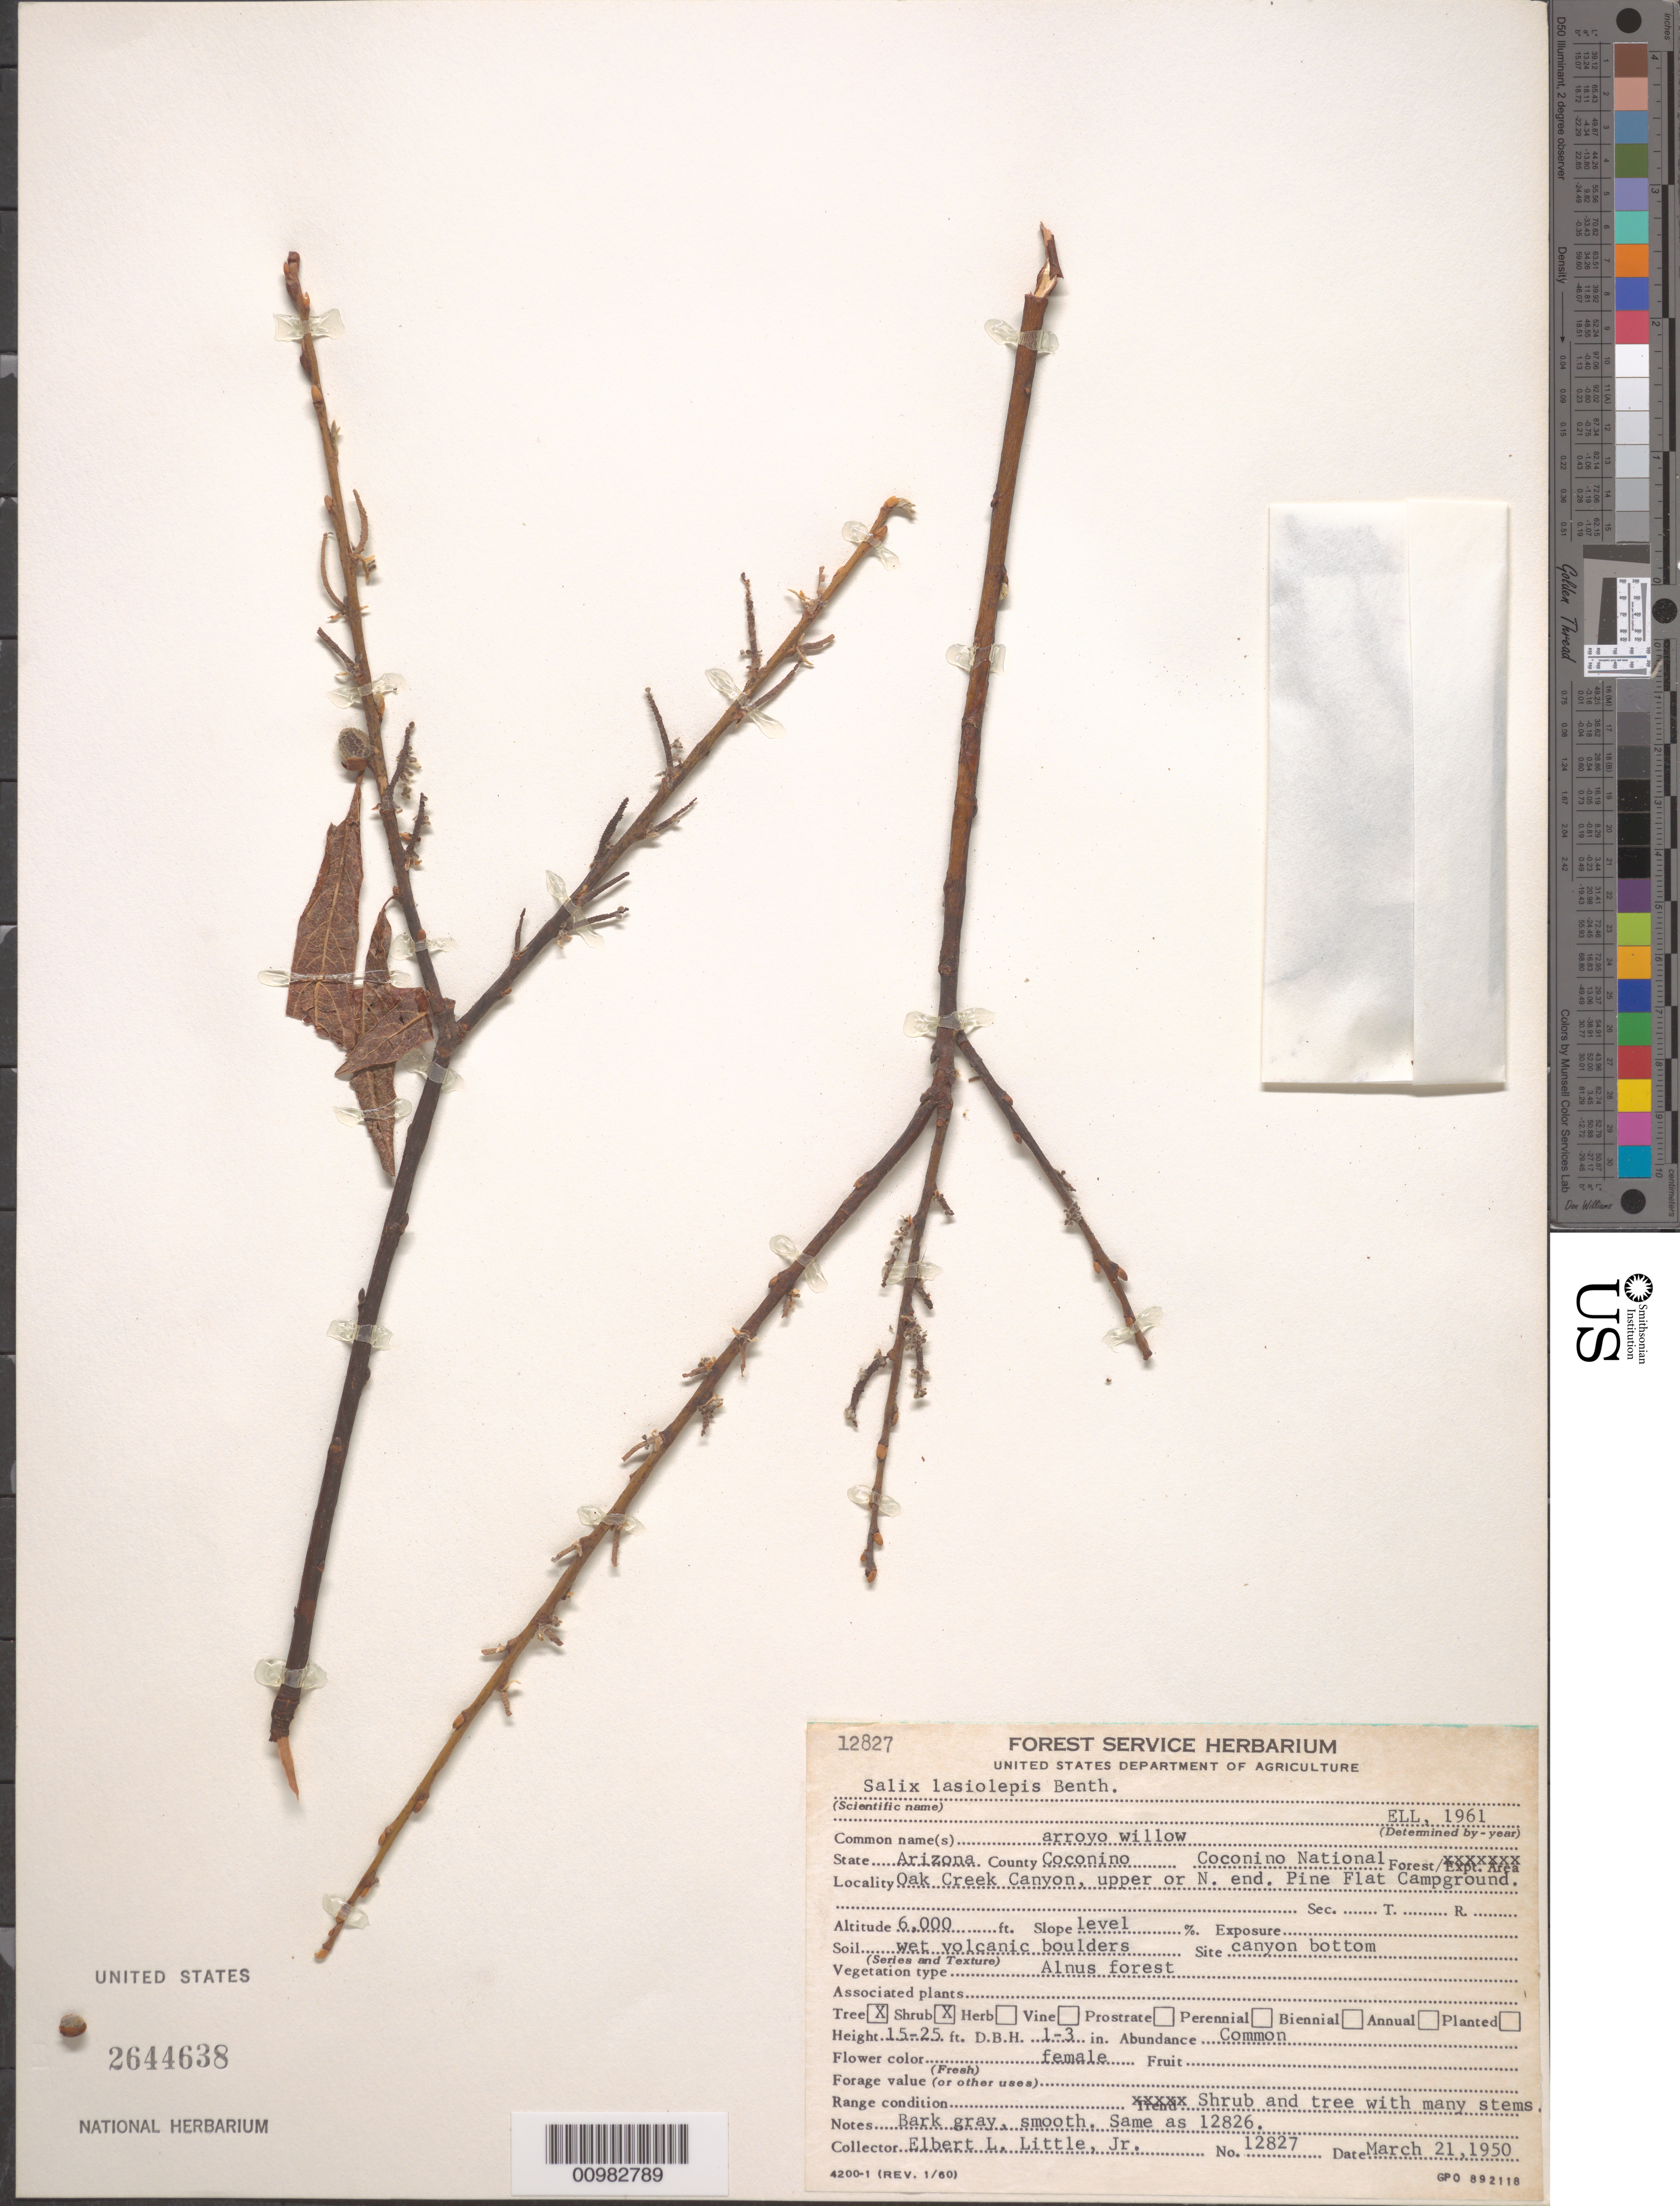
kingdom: Plantae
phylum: Tracheophyta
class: Magnoliopsida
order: Malpighiales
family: Salicaceae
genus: Salix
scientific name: Salix lasiolepis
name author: Benth.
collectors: E. L. Little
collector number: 12827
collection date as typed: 21 Mar 1950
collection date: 1950-03-21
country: United States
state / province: Arizona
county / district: Coconino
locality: Coconino National Forest. Oak Creek Canyon, upper or north end Pine Flat Campground.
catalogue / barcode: US 2644638